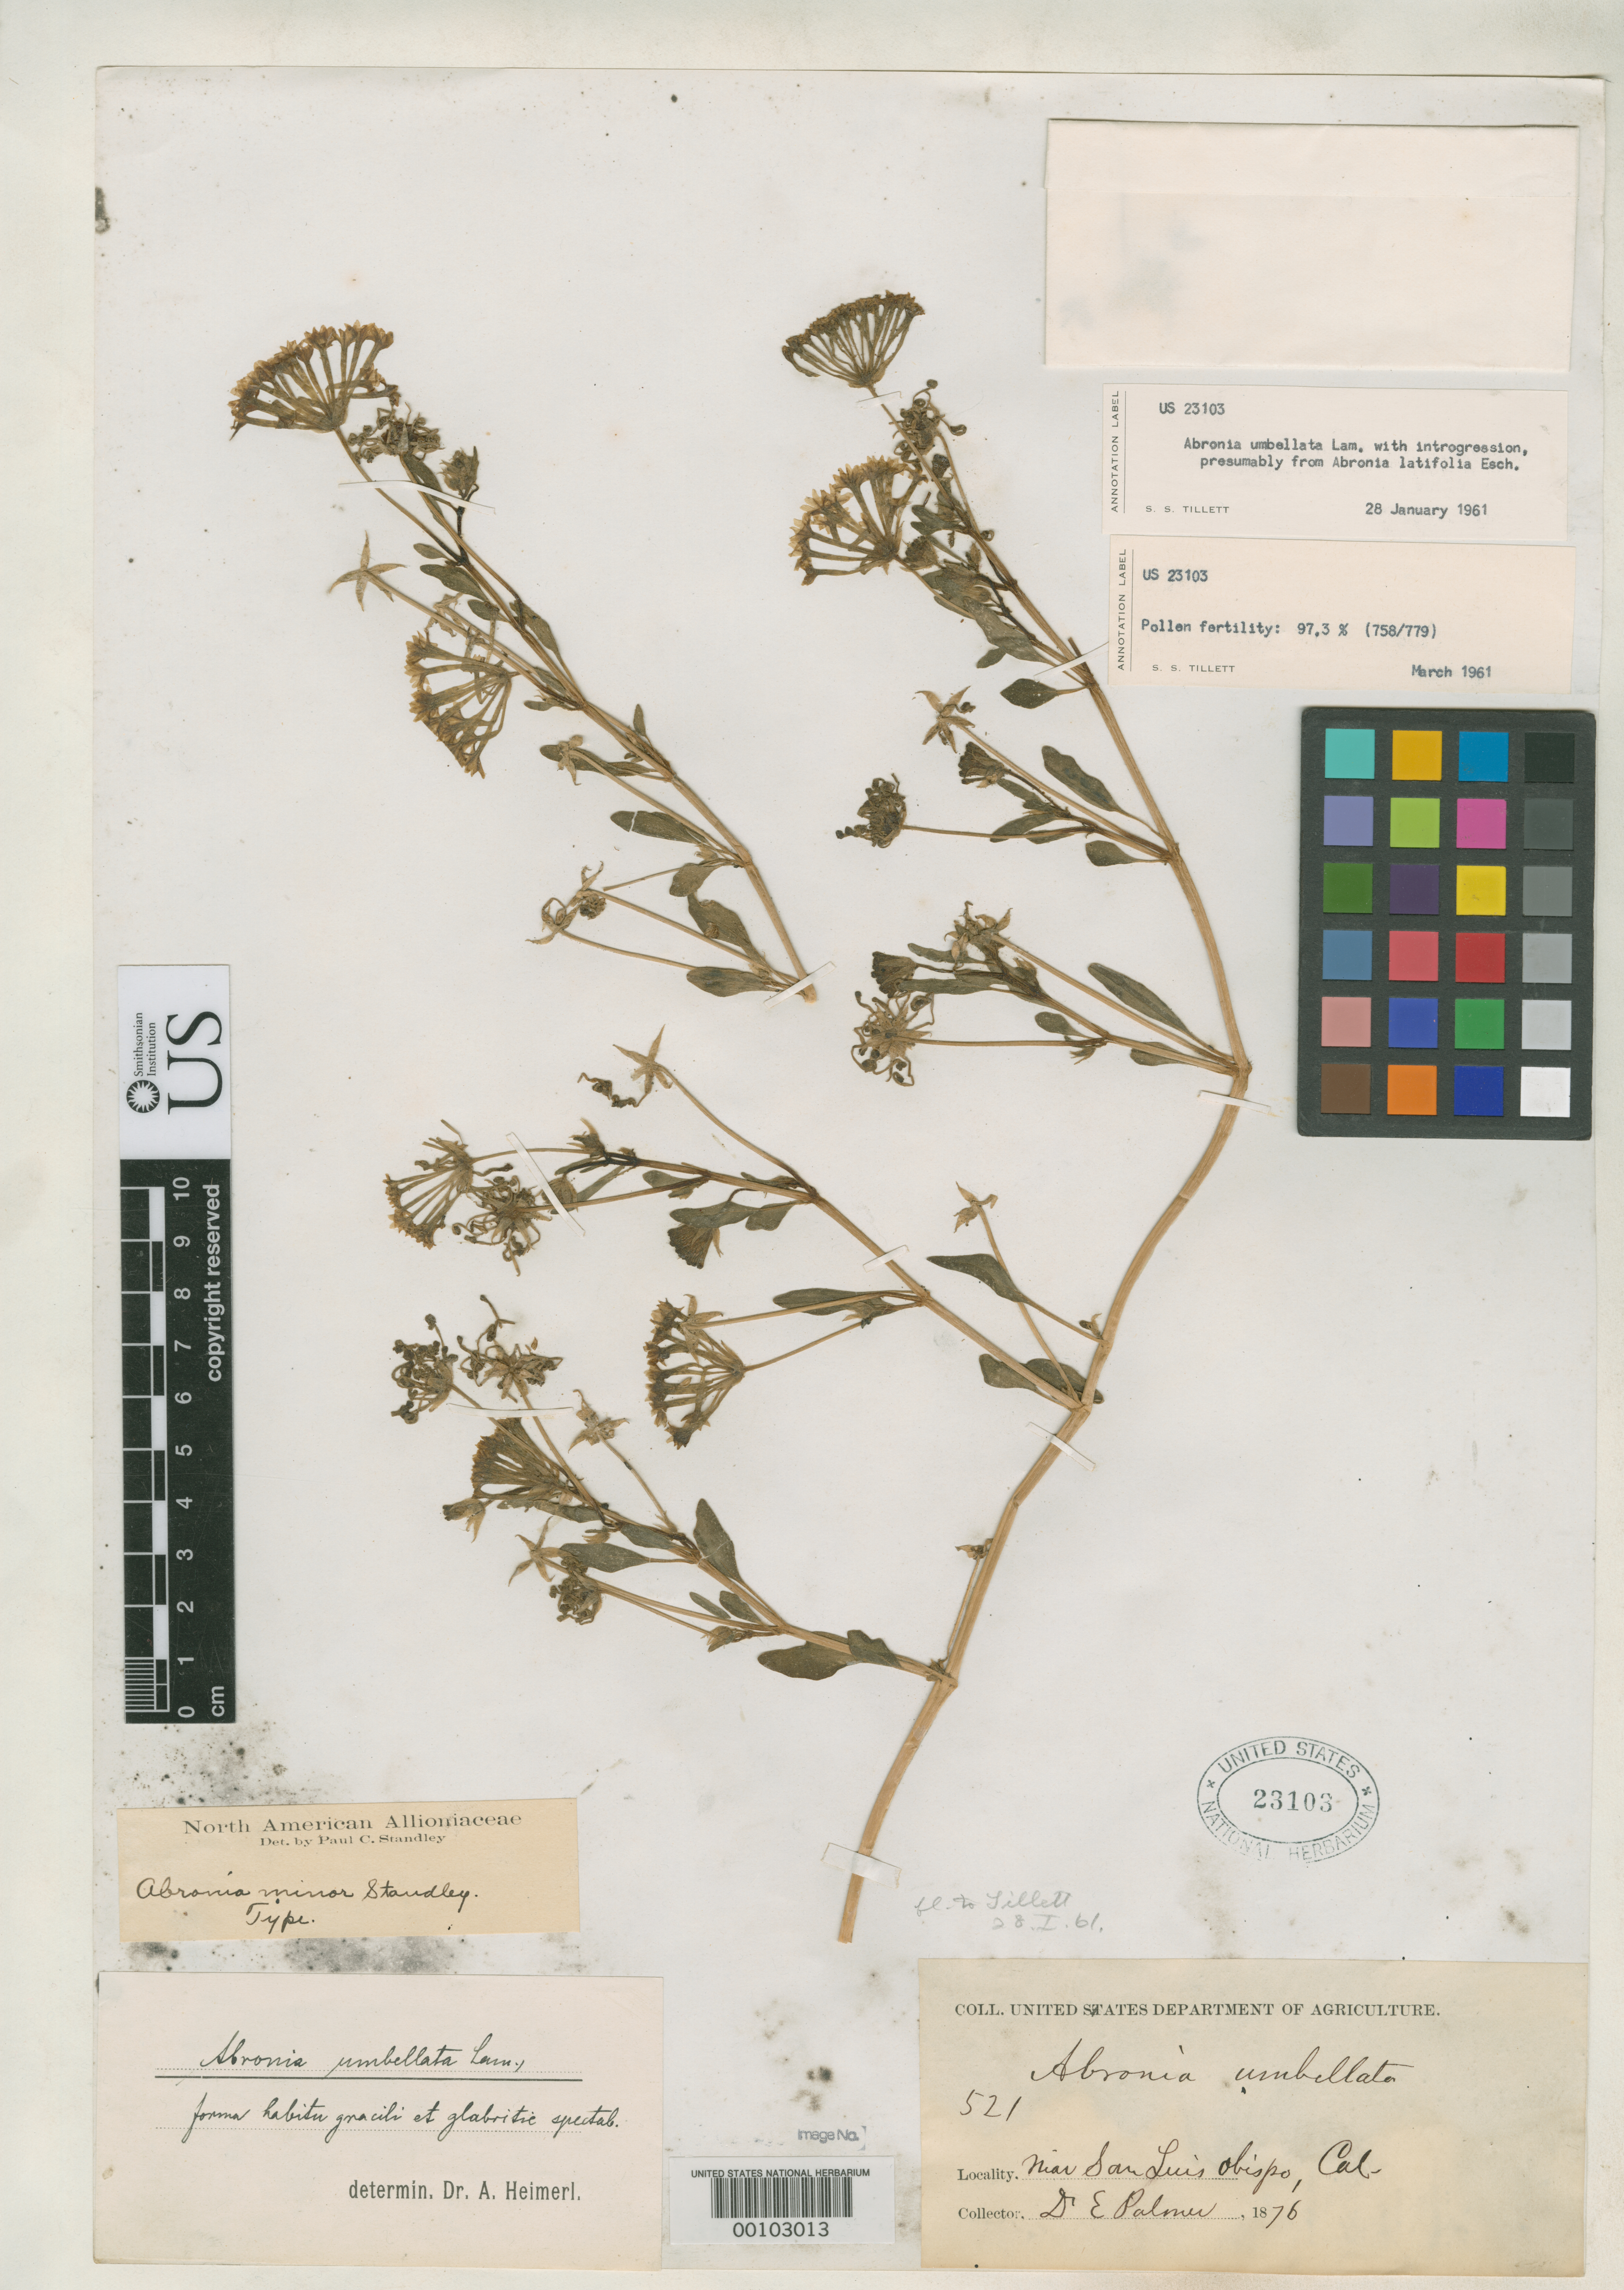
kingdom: Plantae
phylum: Tracheophyta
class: Magnoliopsida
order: Caryophyllales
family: Nyctaginaceae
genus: Abronia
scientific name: Abronia minor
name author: Standl.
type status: Holotype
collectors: E. Palmer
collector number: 521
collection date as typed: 1876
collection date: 1876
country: United States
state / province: California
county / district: San Luis Obispo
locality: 25 mi NE of San Luis Obispo.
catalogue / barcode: US 23103